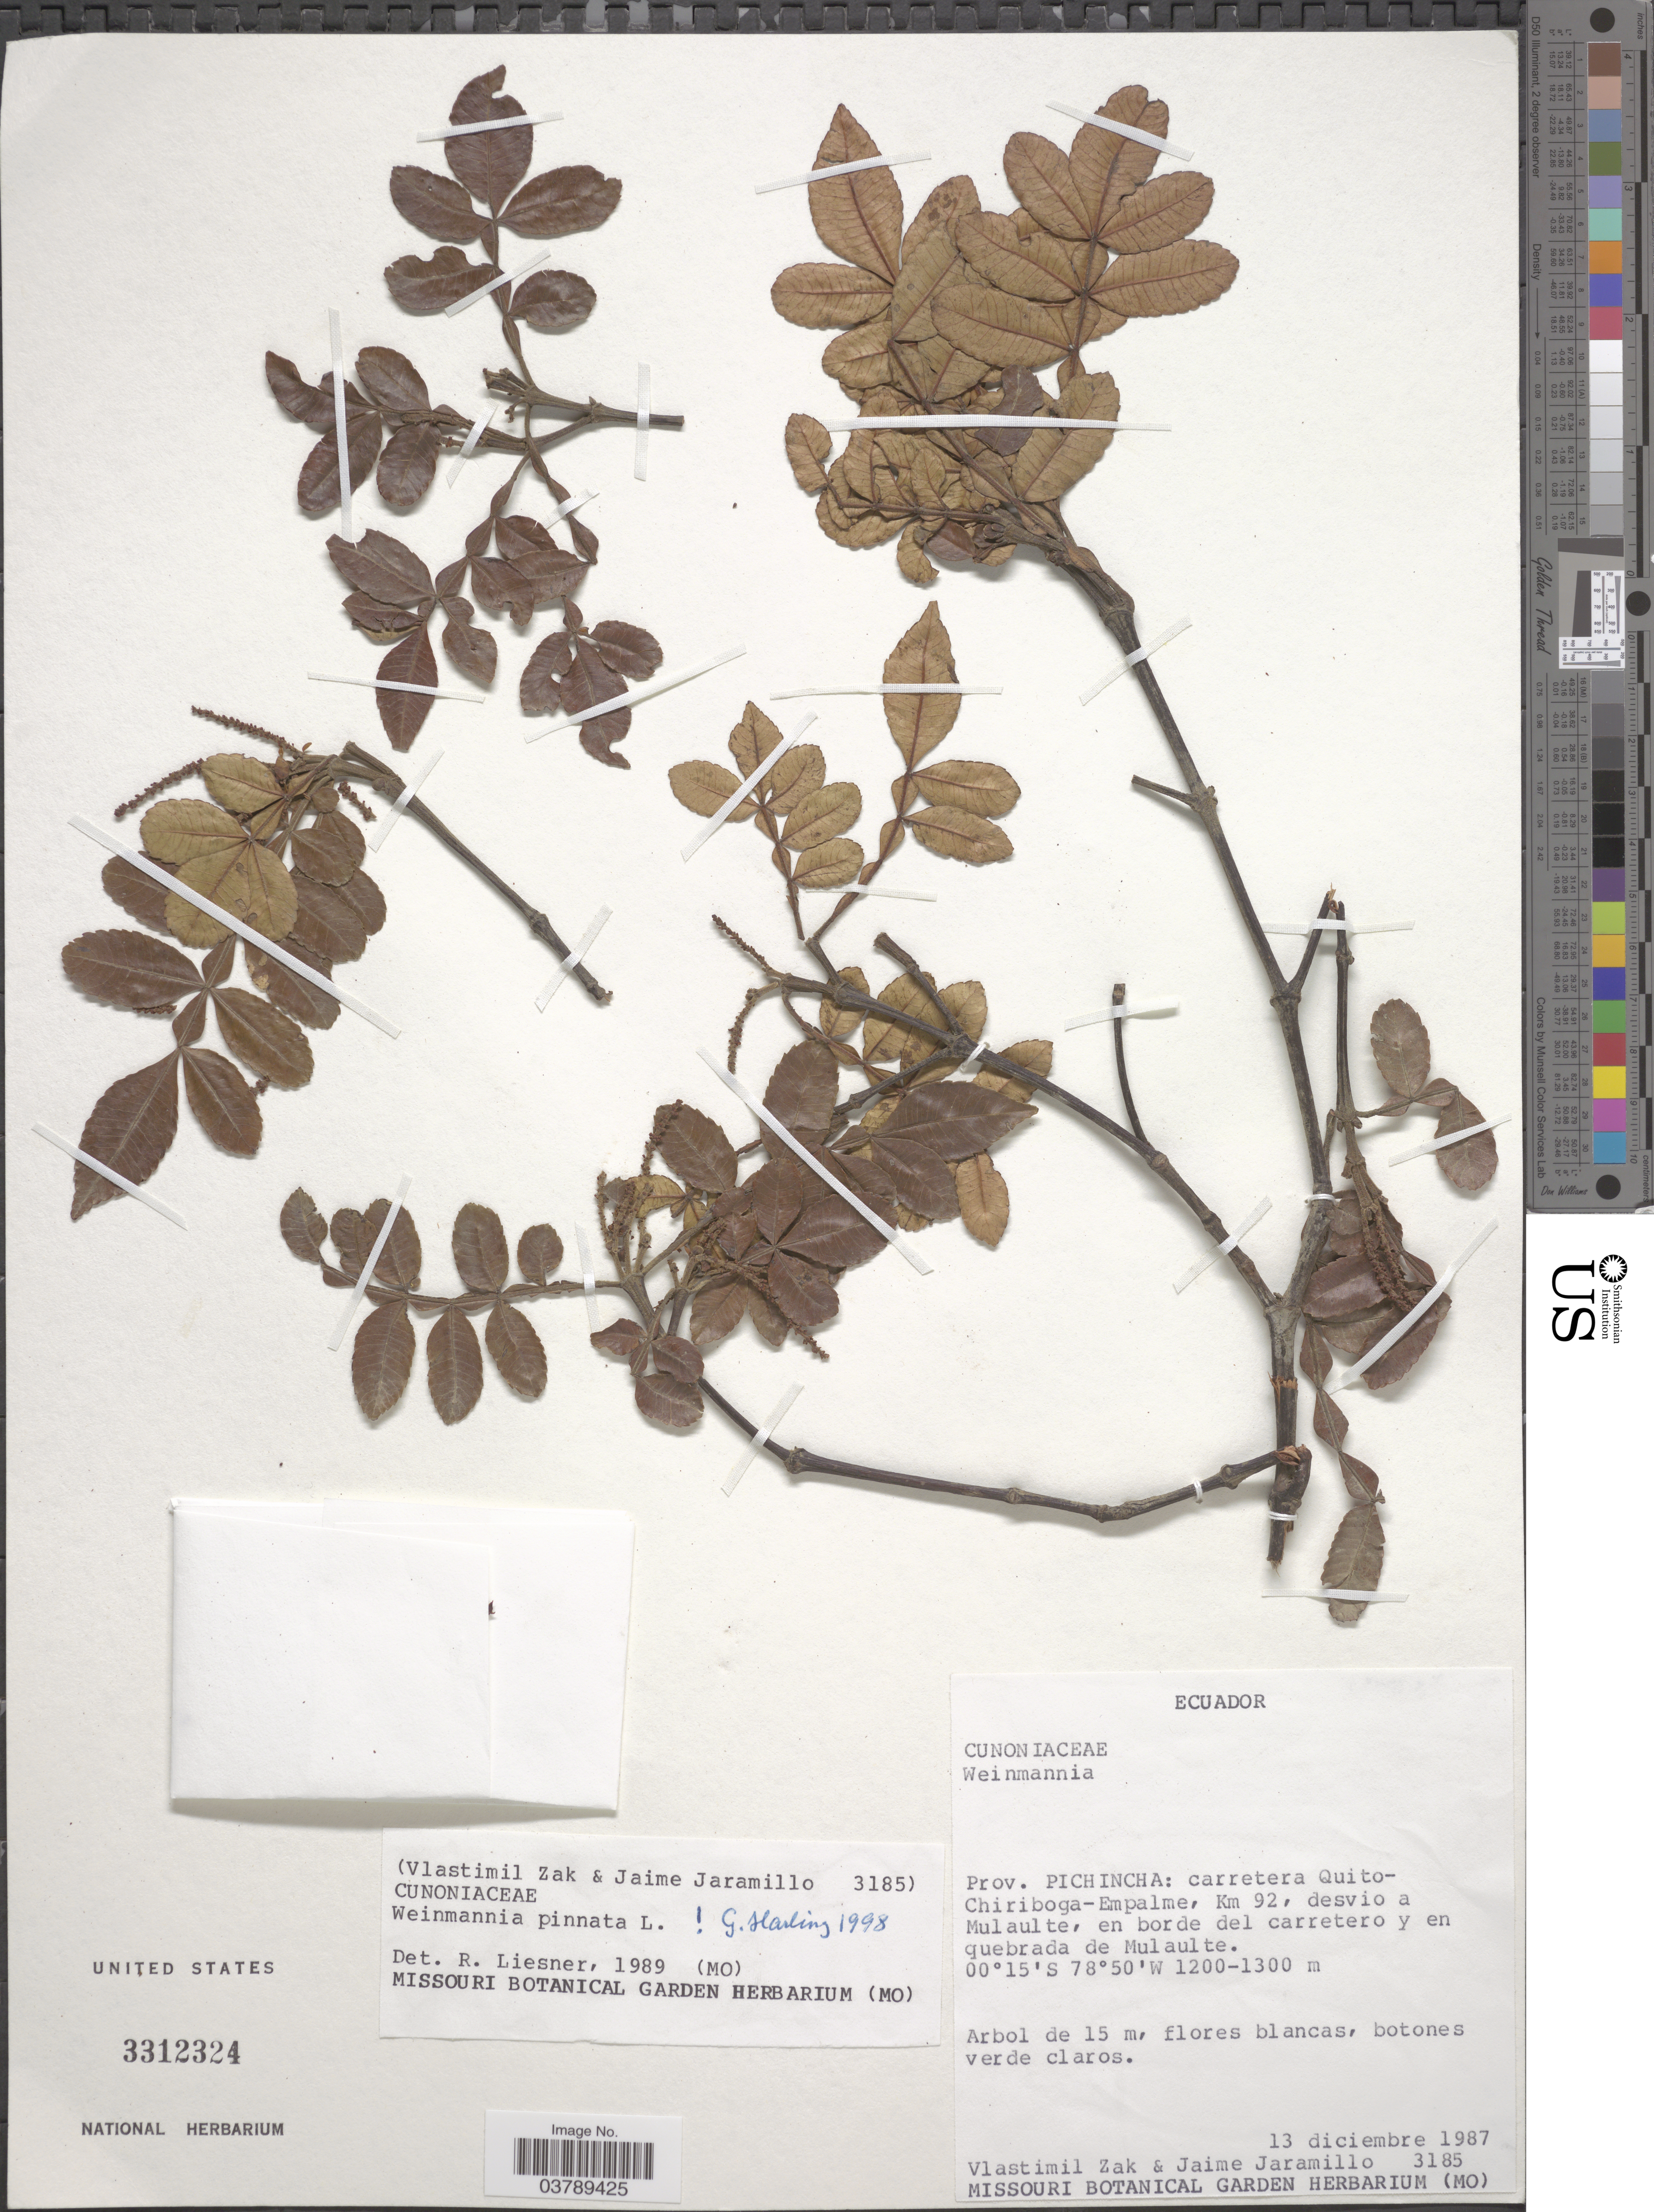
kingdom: Plantae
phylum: Tracheophyta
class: Magnoliopsida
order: Oxalidales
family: Cunoniaceae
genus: Weinmannia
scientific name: Weinmannia pinnata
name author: L.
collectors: V. Zak & J. Jaramillo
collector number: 3185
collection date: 1987-12-13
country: Ecuador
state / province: Pichincha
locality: Carretera Quito-Chiriboga-Empalme, km 92, desvio a Mulaulte, en borde del carretero y en quebrada de Mulaulte.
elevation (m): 1200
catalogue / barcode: US 3312324